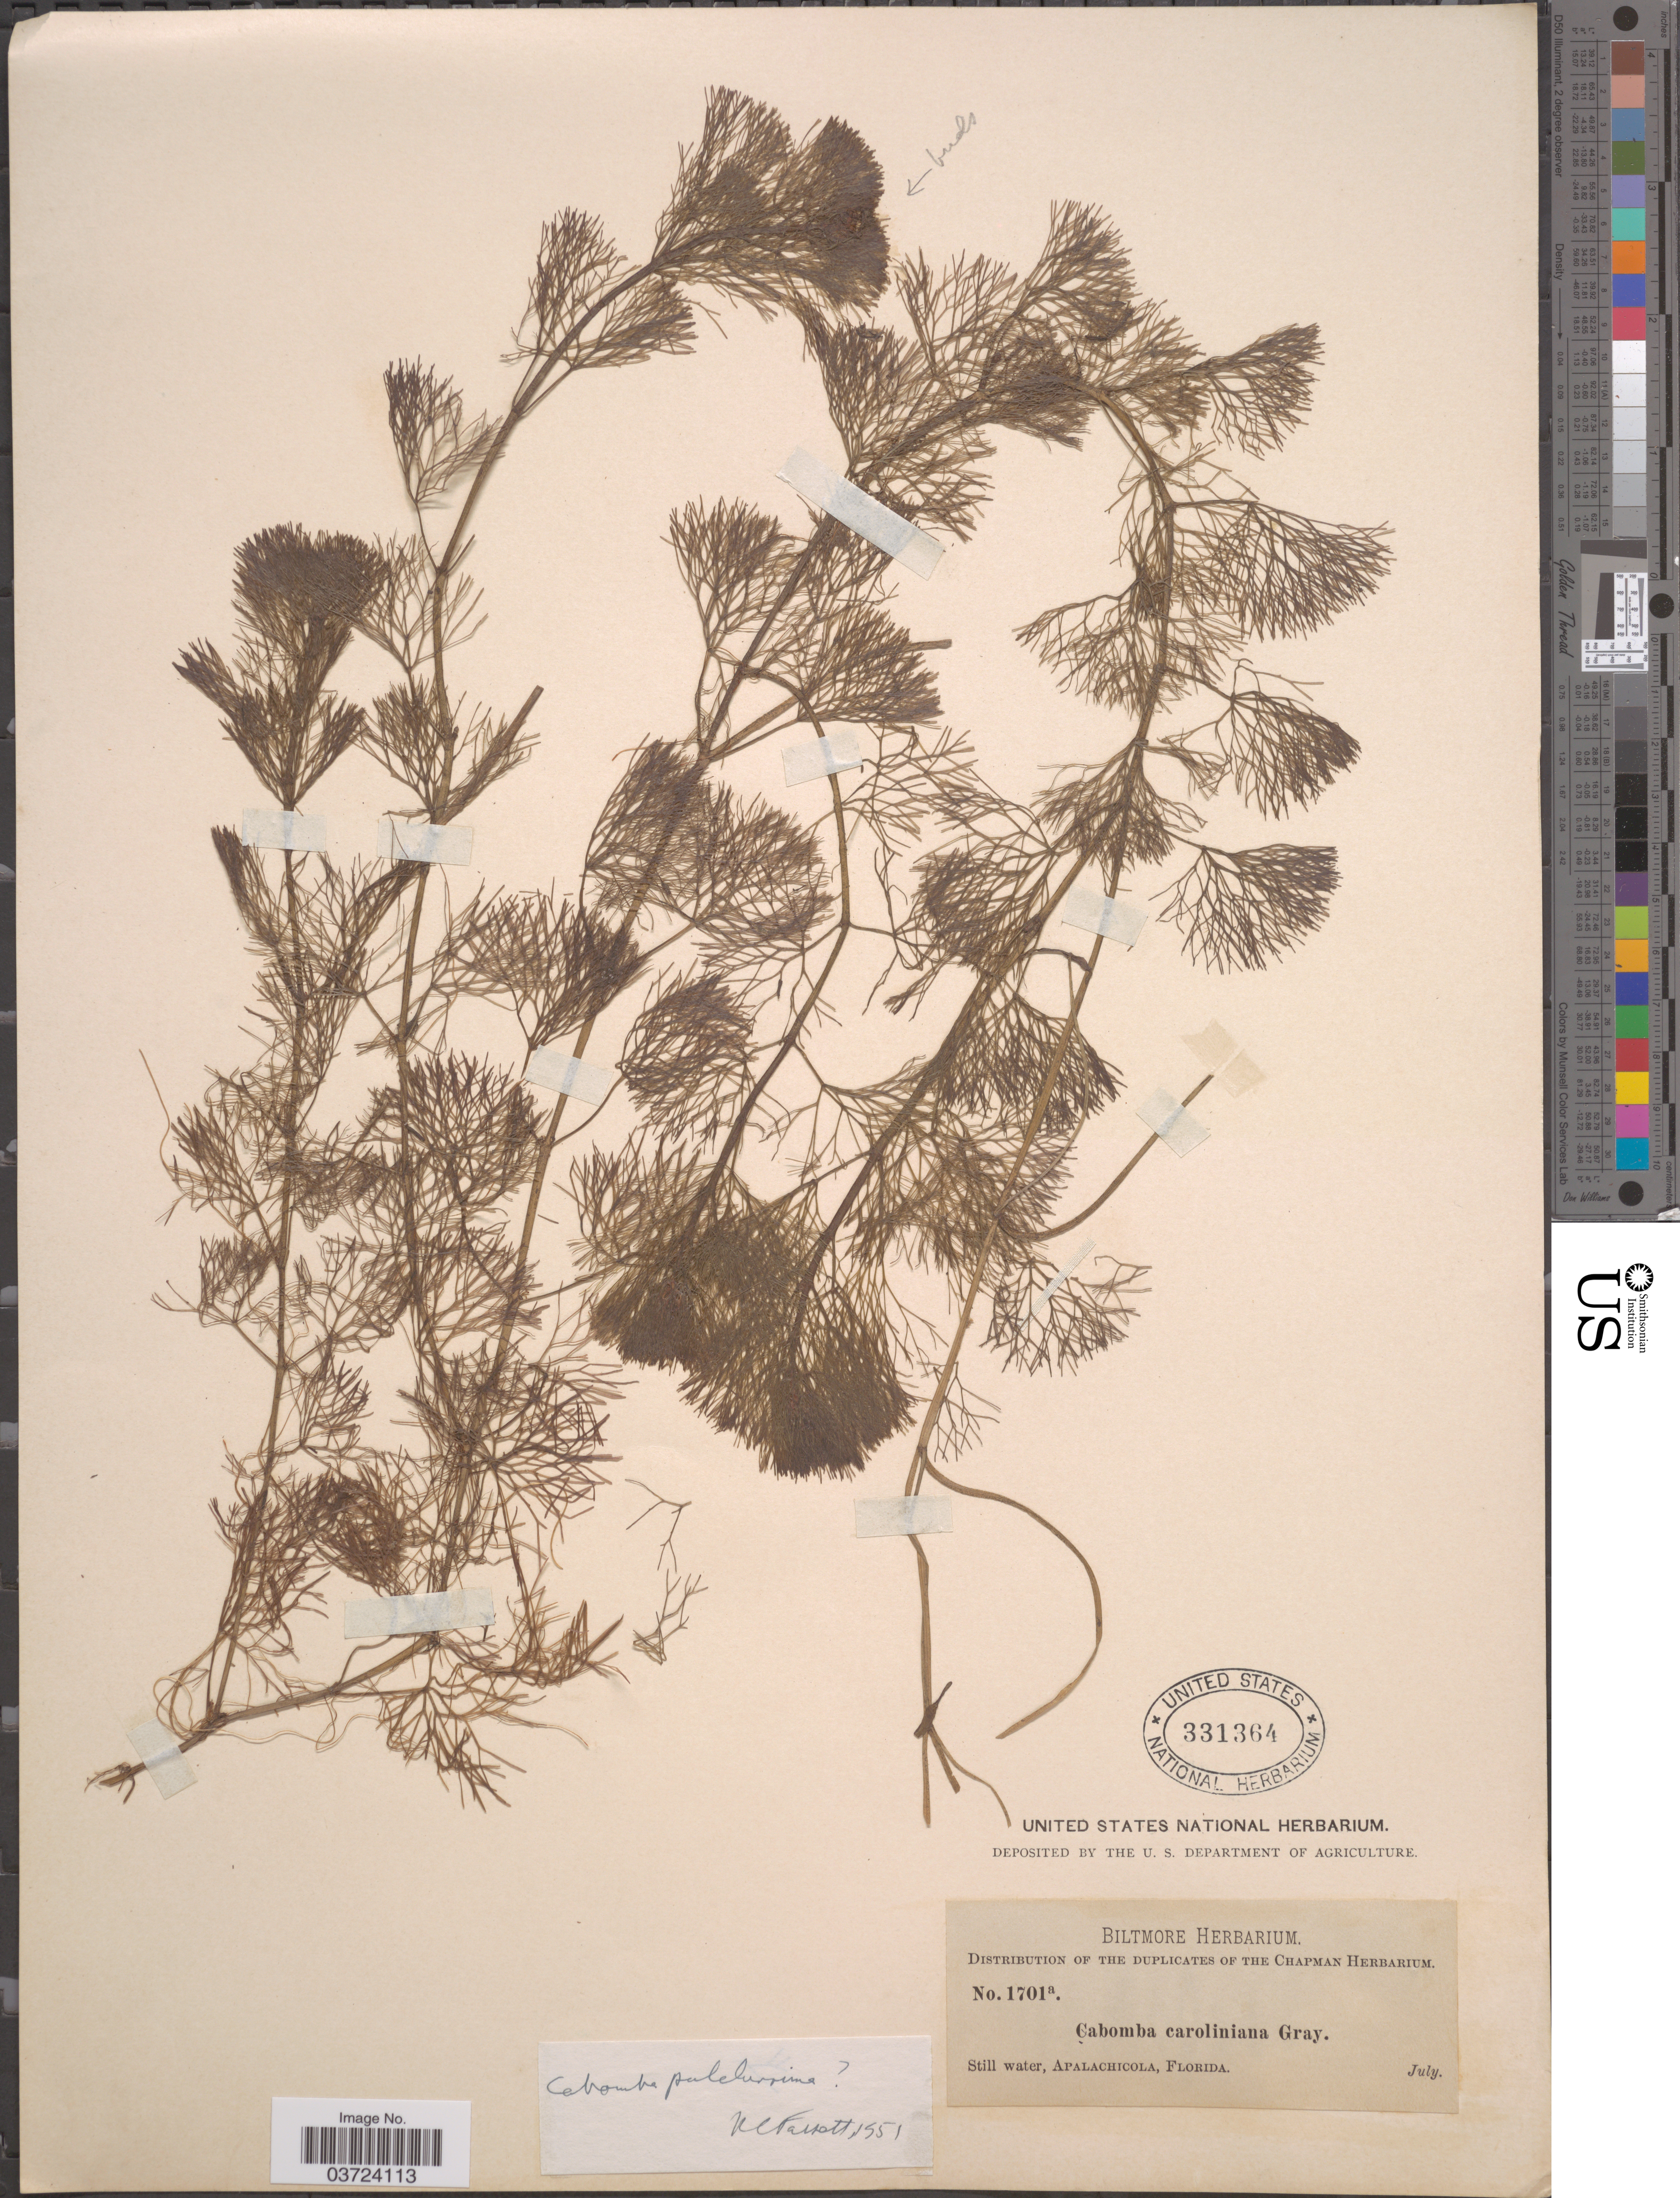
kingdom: Plantae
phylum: Tracheophyta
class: Magnoliopsida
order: Nymphaeales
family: Cabombaceae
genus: Cabomba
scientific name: Cabomba pulcherrima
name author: (R.M. Harper) Fassett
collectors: ex herb. Biltmore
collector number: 1701a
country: United States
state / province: Florida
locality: Apalachicola.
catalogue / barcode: US 331364